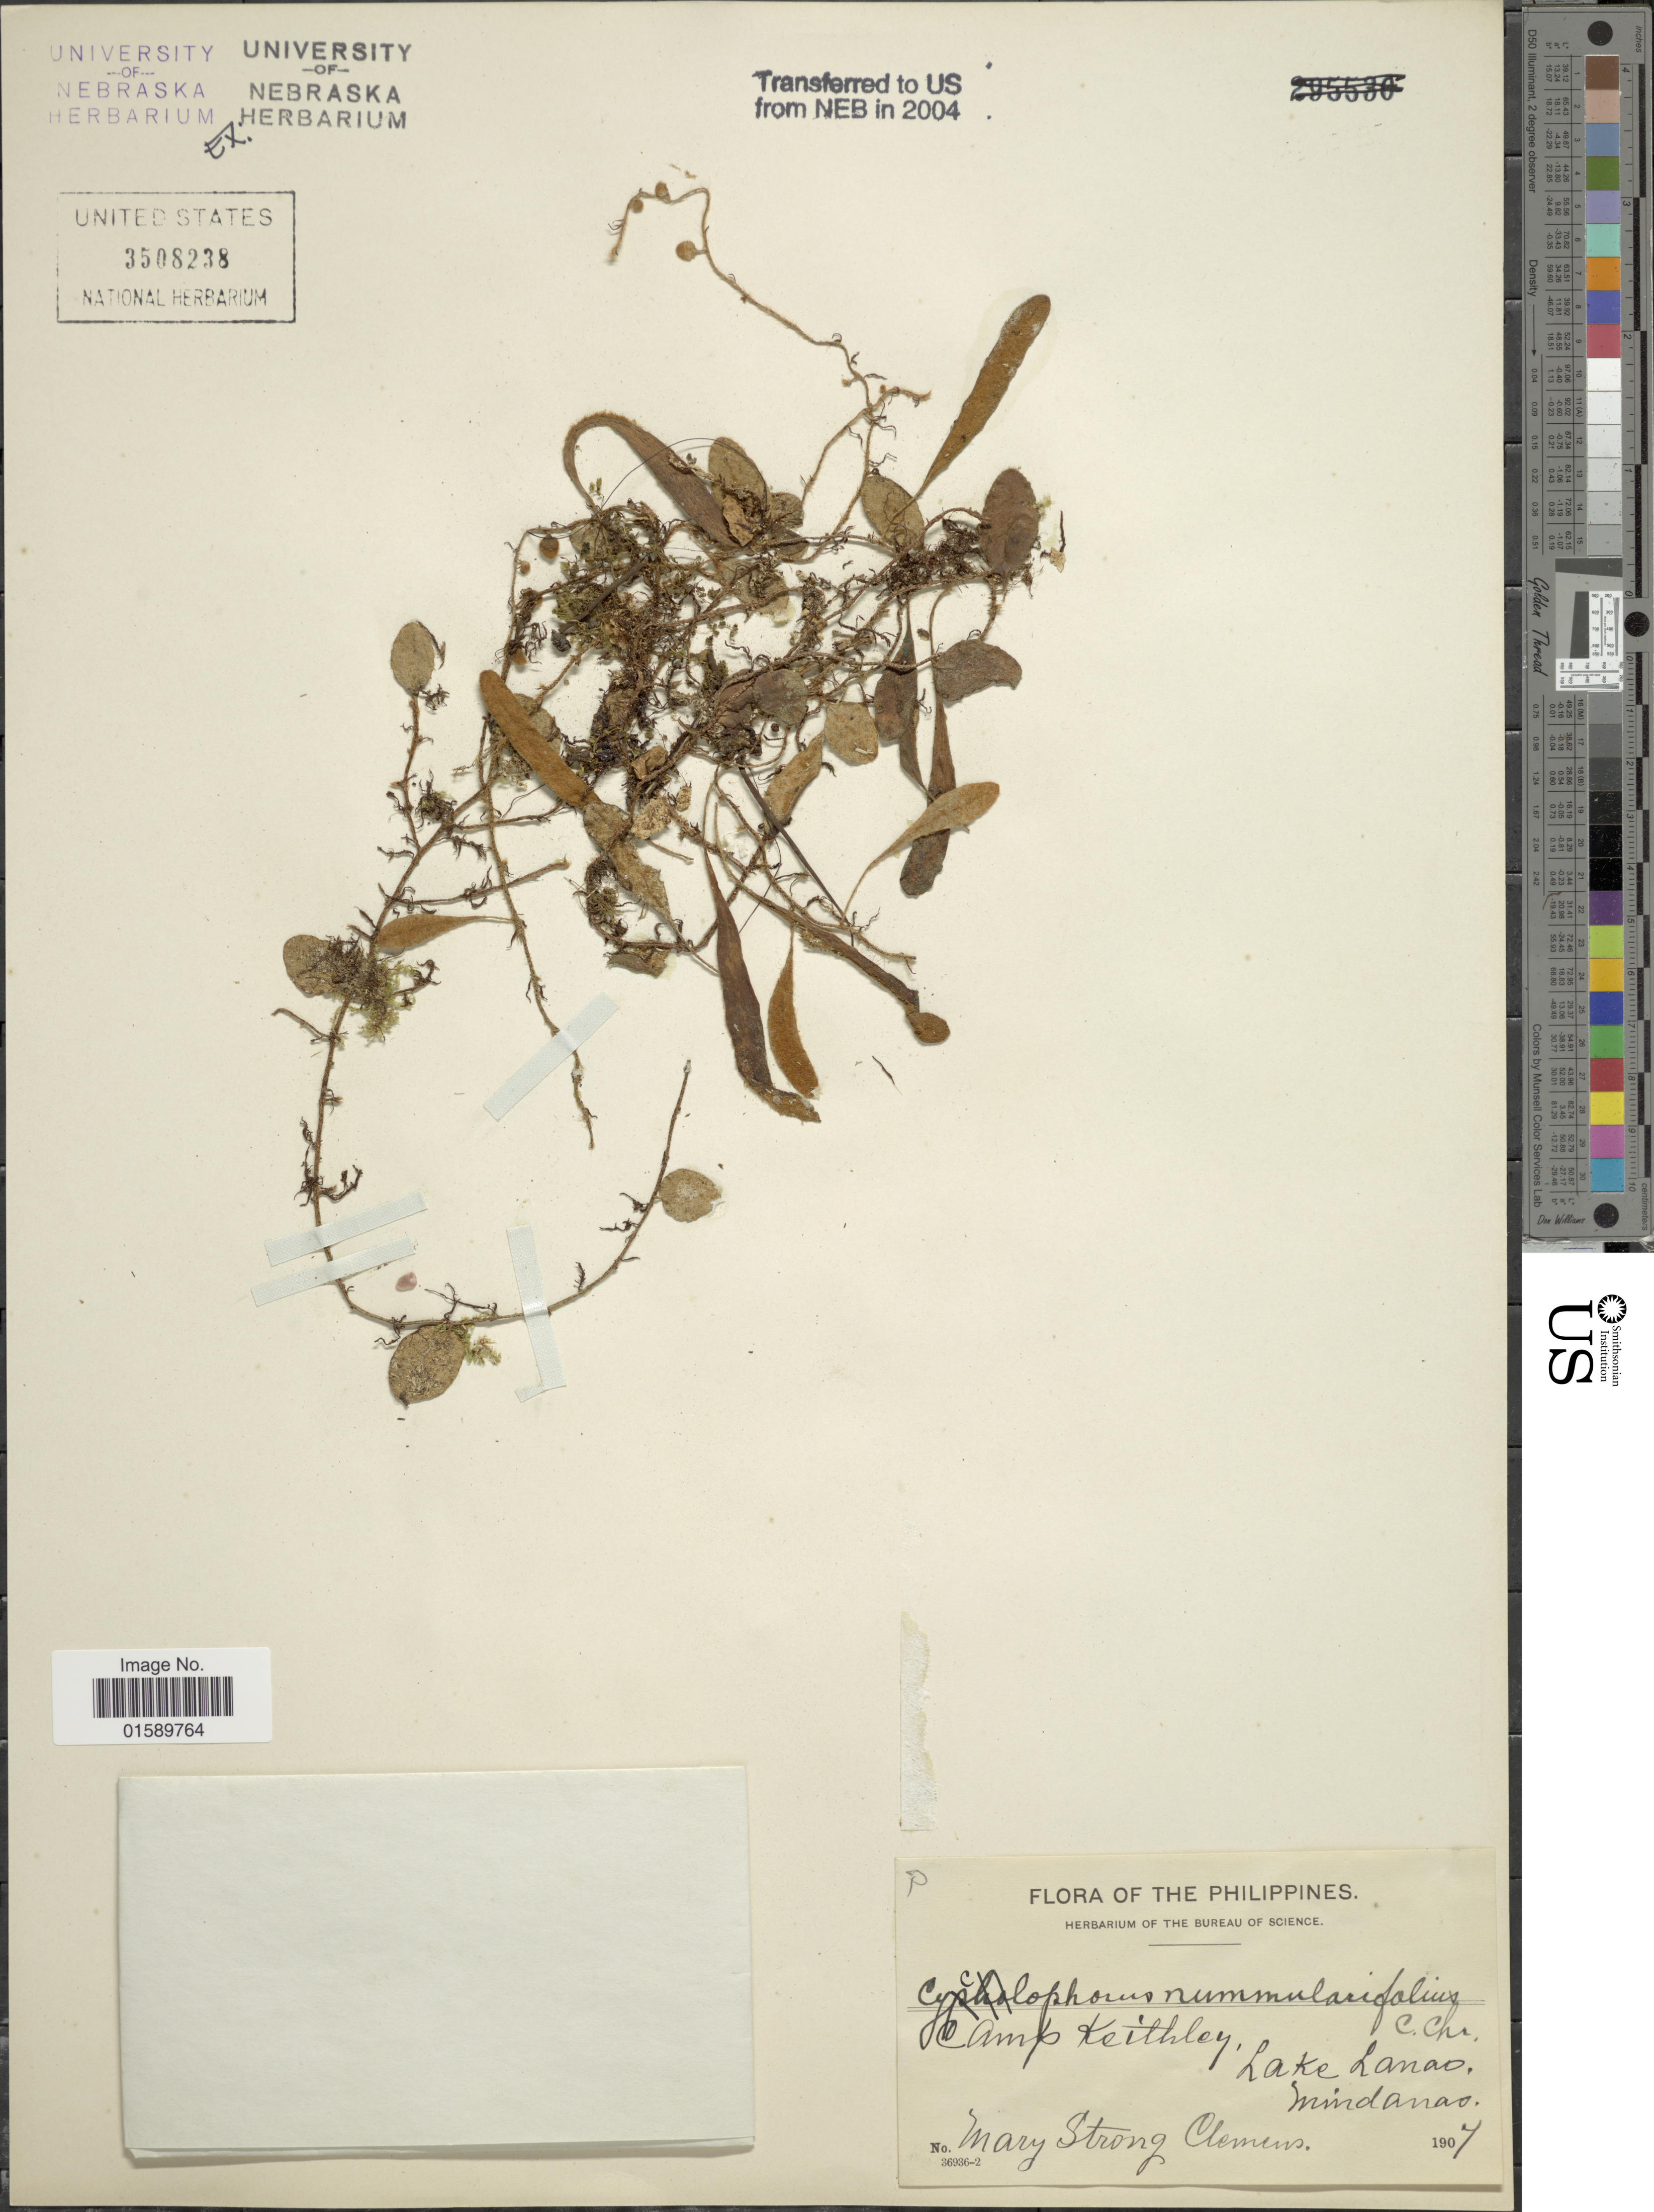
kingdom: Plantae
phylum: Tracheophyta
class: Polypodiopsida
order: Polypodiales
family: Polypodiaceae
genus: Pyrrosia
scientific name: Pyrrosia nummularifolia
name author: (Sw.) Ching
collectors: M. S. Clemens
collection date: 1907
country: Philippines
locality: Camp Kethley, Lake Lamao. Mindanao.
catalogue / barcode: US 3508238